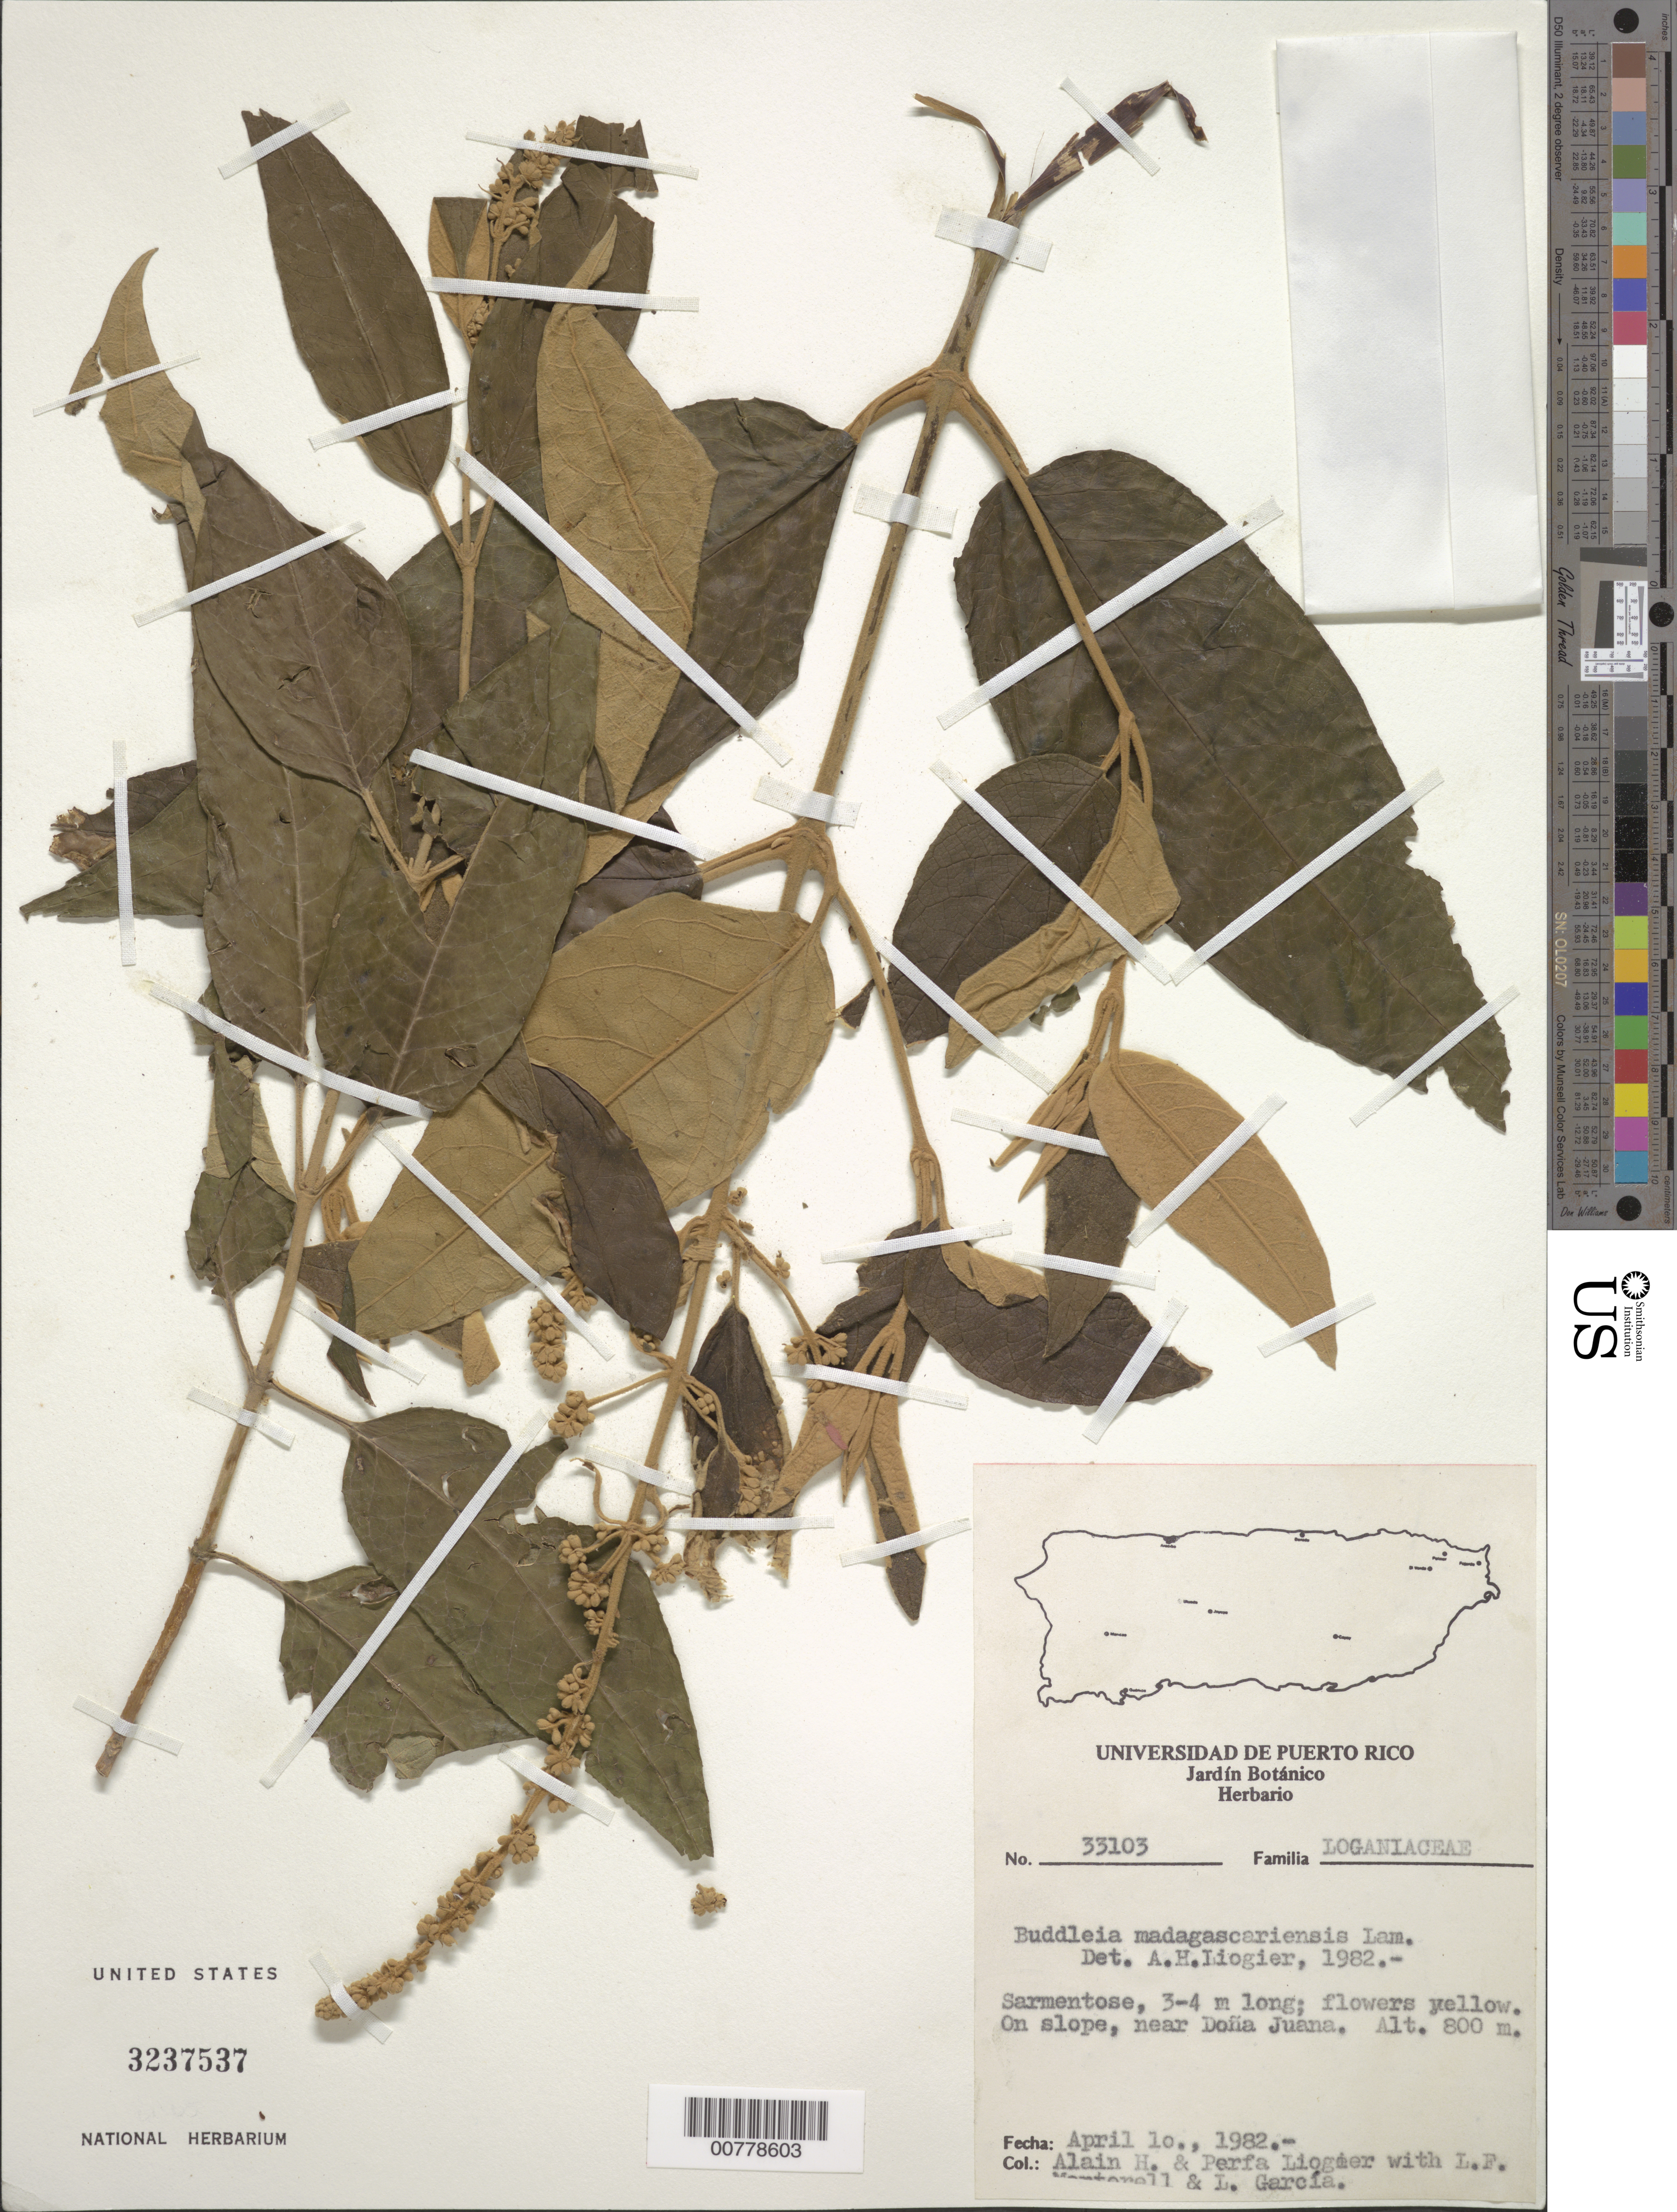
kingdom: Plantae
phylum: Tracheophyta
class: Magnoliopsida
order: Lamiales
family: Scrophulariaceae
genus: Buddleja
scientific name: Buddleja madagascariensis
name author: Lam.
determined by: Liogier, Alain H.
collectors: A. H. Liogier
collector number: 33103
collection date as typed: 10 Apr 1982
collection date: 1982-04-10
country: Puerto Rico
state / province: Orocovis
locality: Near Doña Juana.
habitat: On slope.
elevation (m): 800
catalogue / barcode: US 3237537